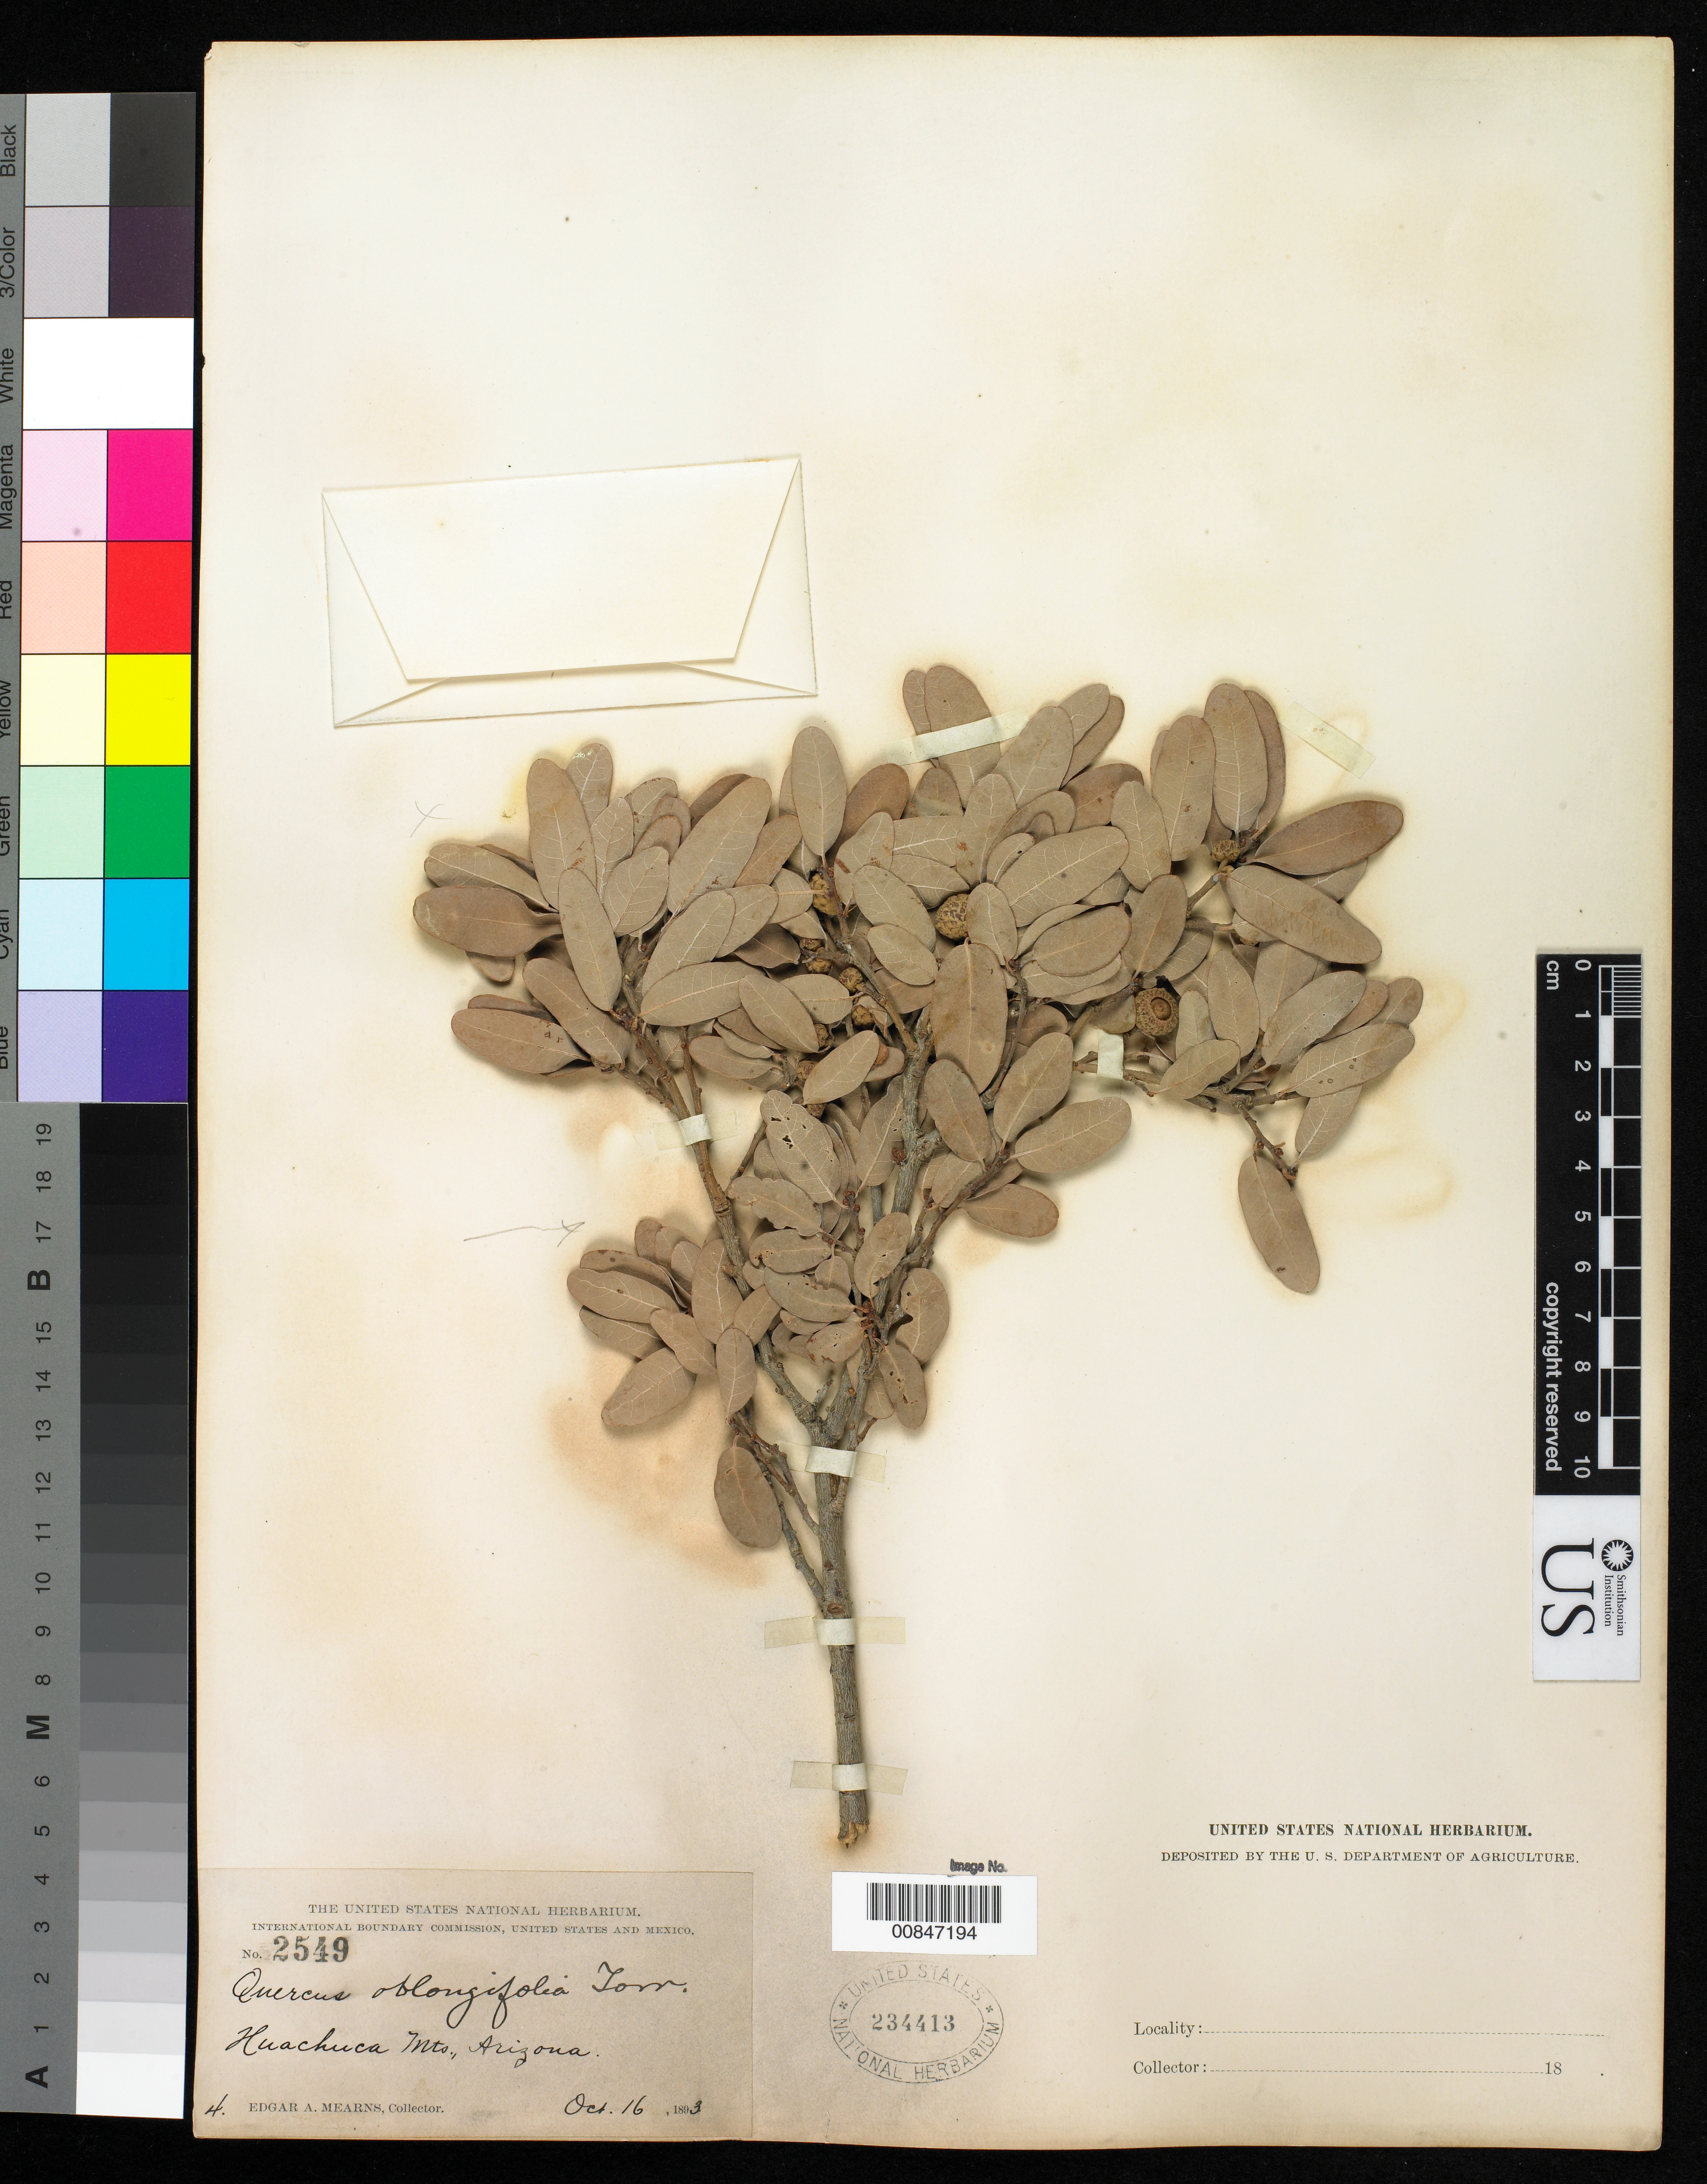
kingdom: Plantae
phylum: Tracheophyta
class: Magnoliopsida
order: Fagales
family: Fagaceae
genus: Quercus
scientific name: Quercus oblongifolia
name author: Torr.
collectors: E. A. Mearns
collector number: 2549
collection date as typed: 16 Oct 1893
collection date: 1893-10-16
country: United States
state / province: Arizona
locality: Huachuca Mts.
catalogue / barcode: US 234413